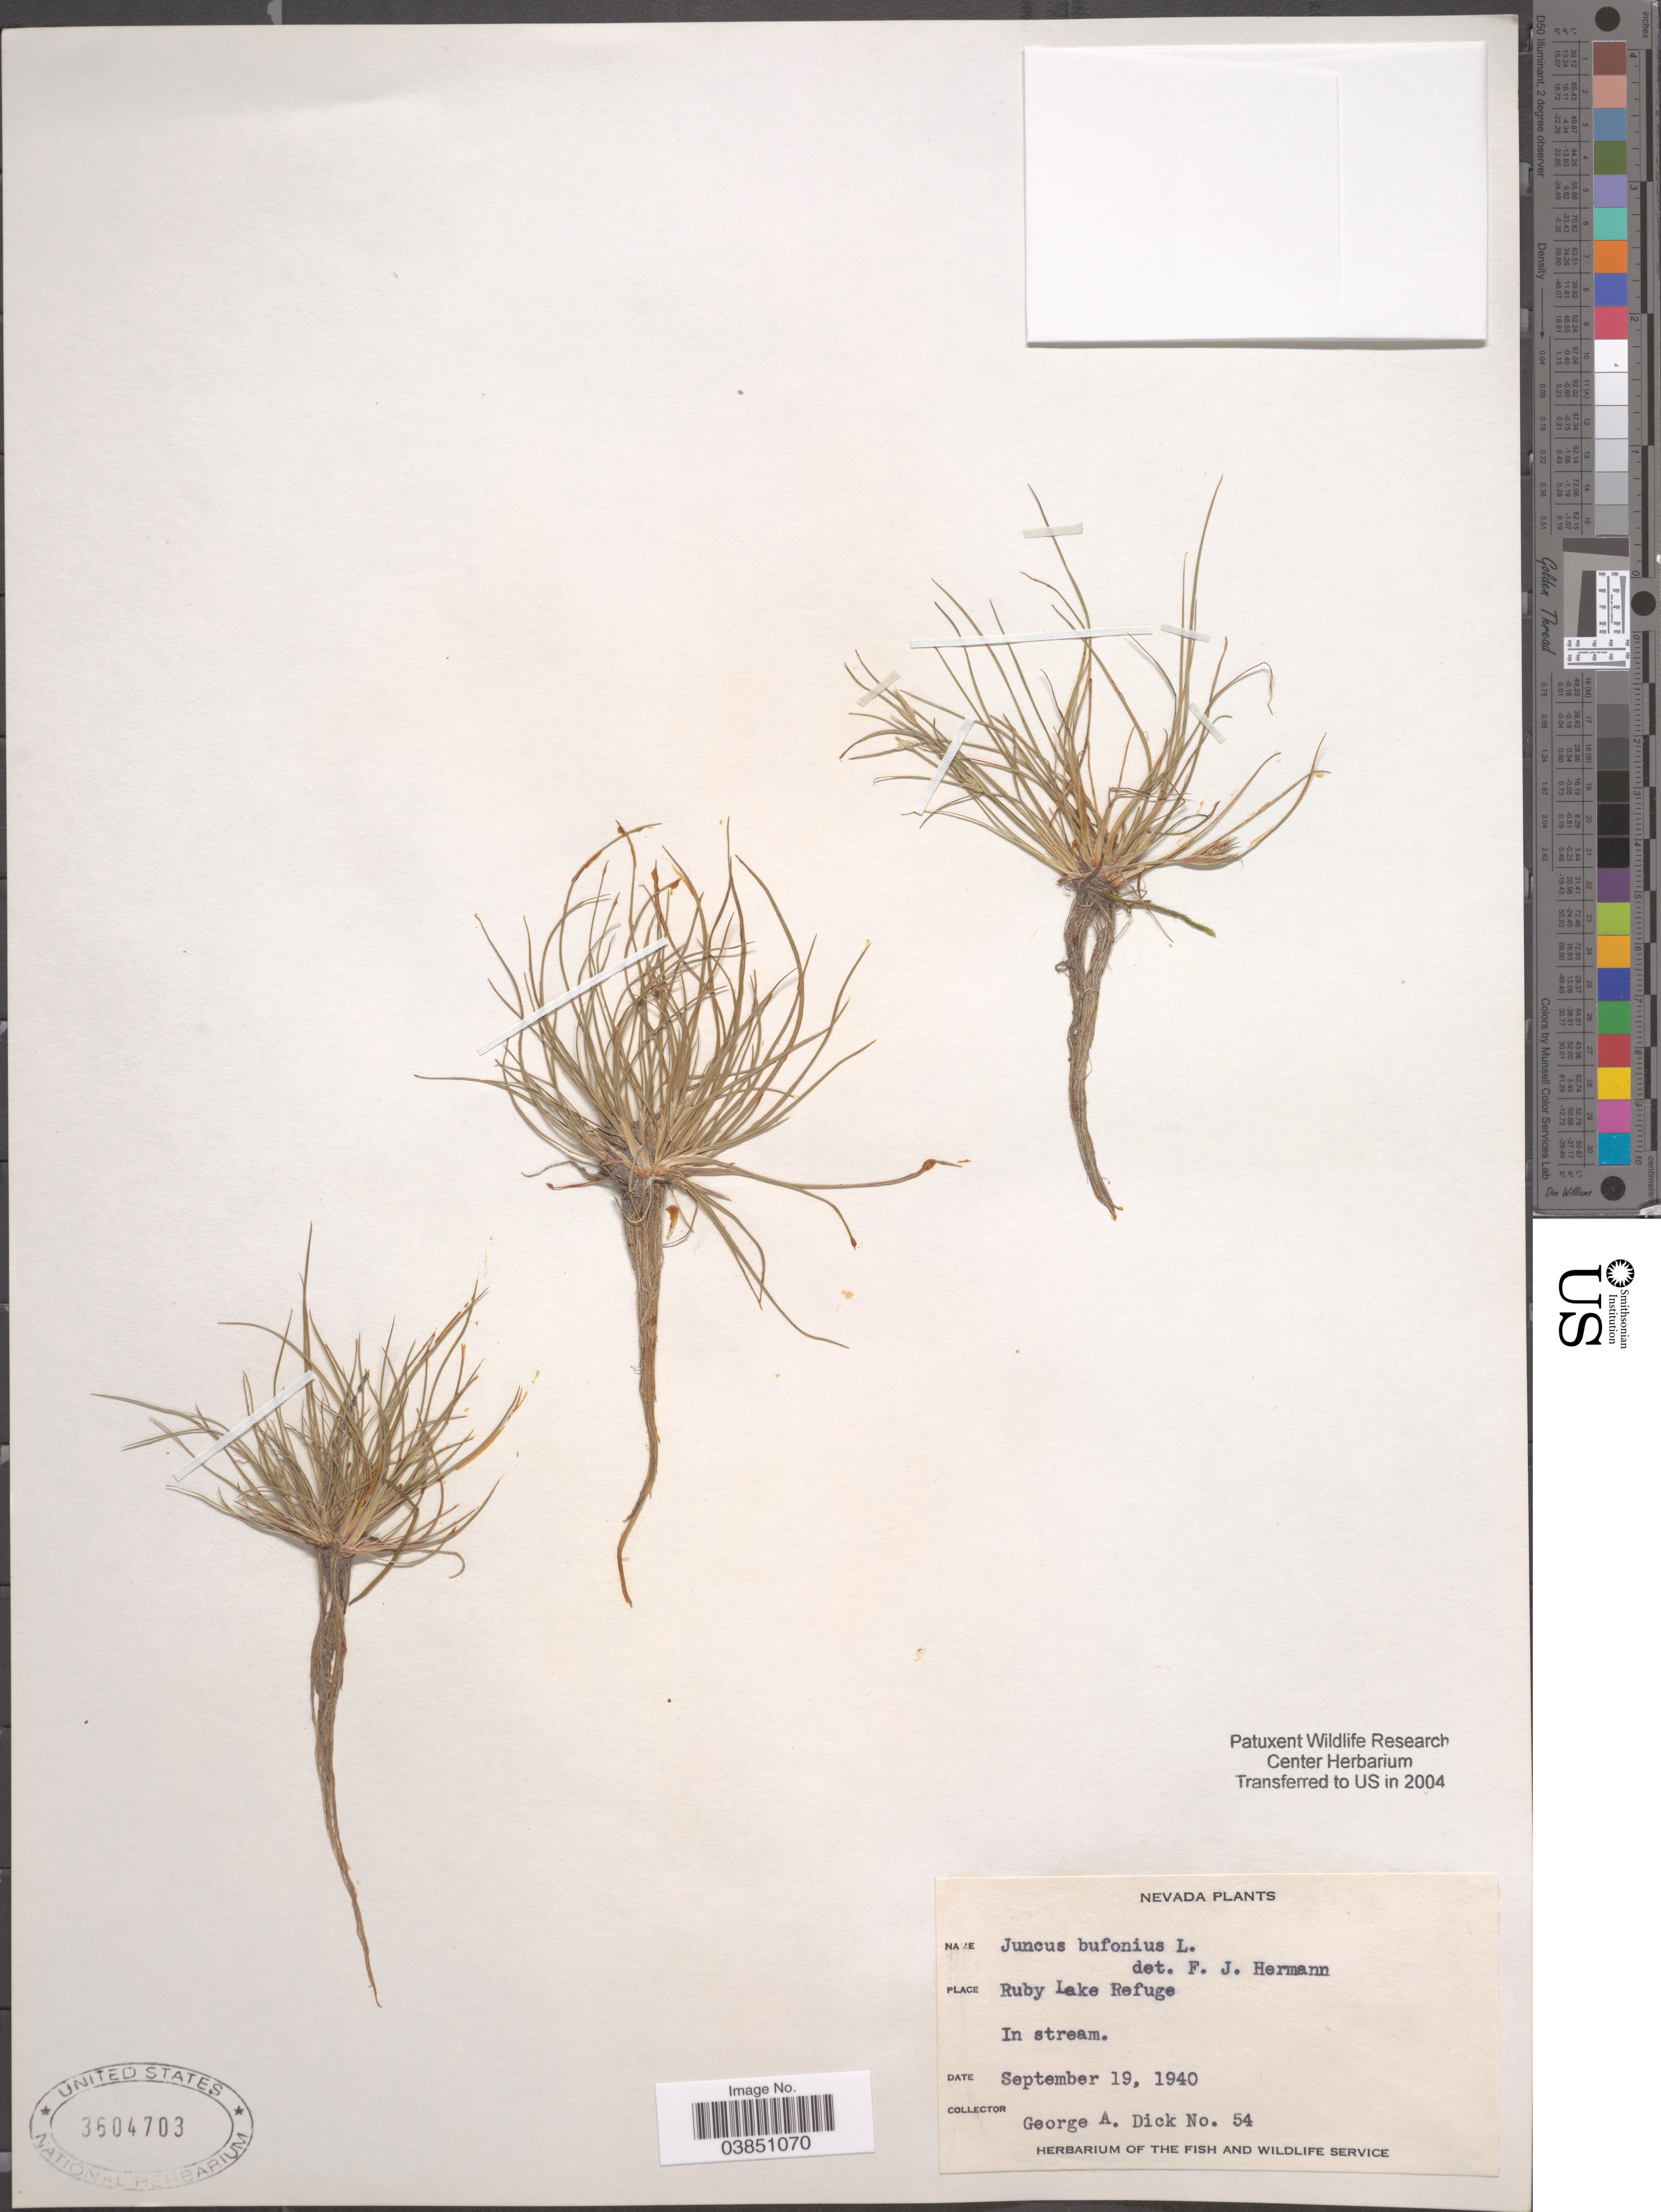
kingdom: Plantae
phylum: Tracheophyta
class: Liliopsida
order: Poales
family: Juncaceae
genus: Juncus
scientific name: Juncus bufonius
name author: L.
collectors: G. Dick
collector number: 54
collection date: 1940-09-19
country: United States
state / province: Nevada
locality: Ruby Lake Refuge.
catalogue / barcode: US 3604703